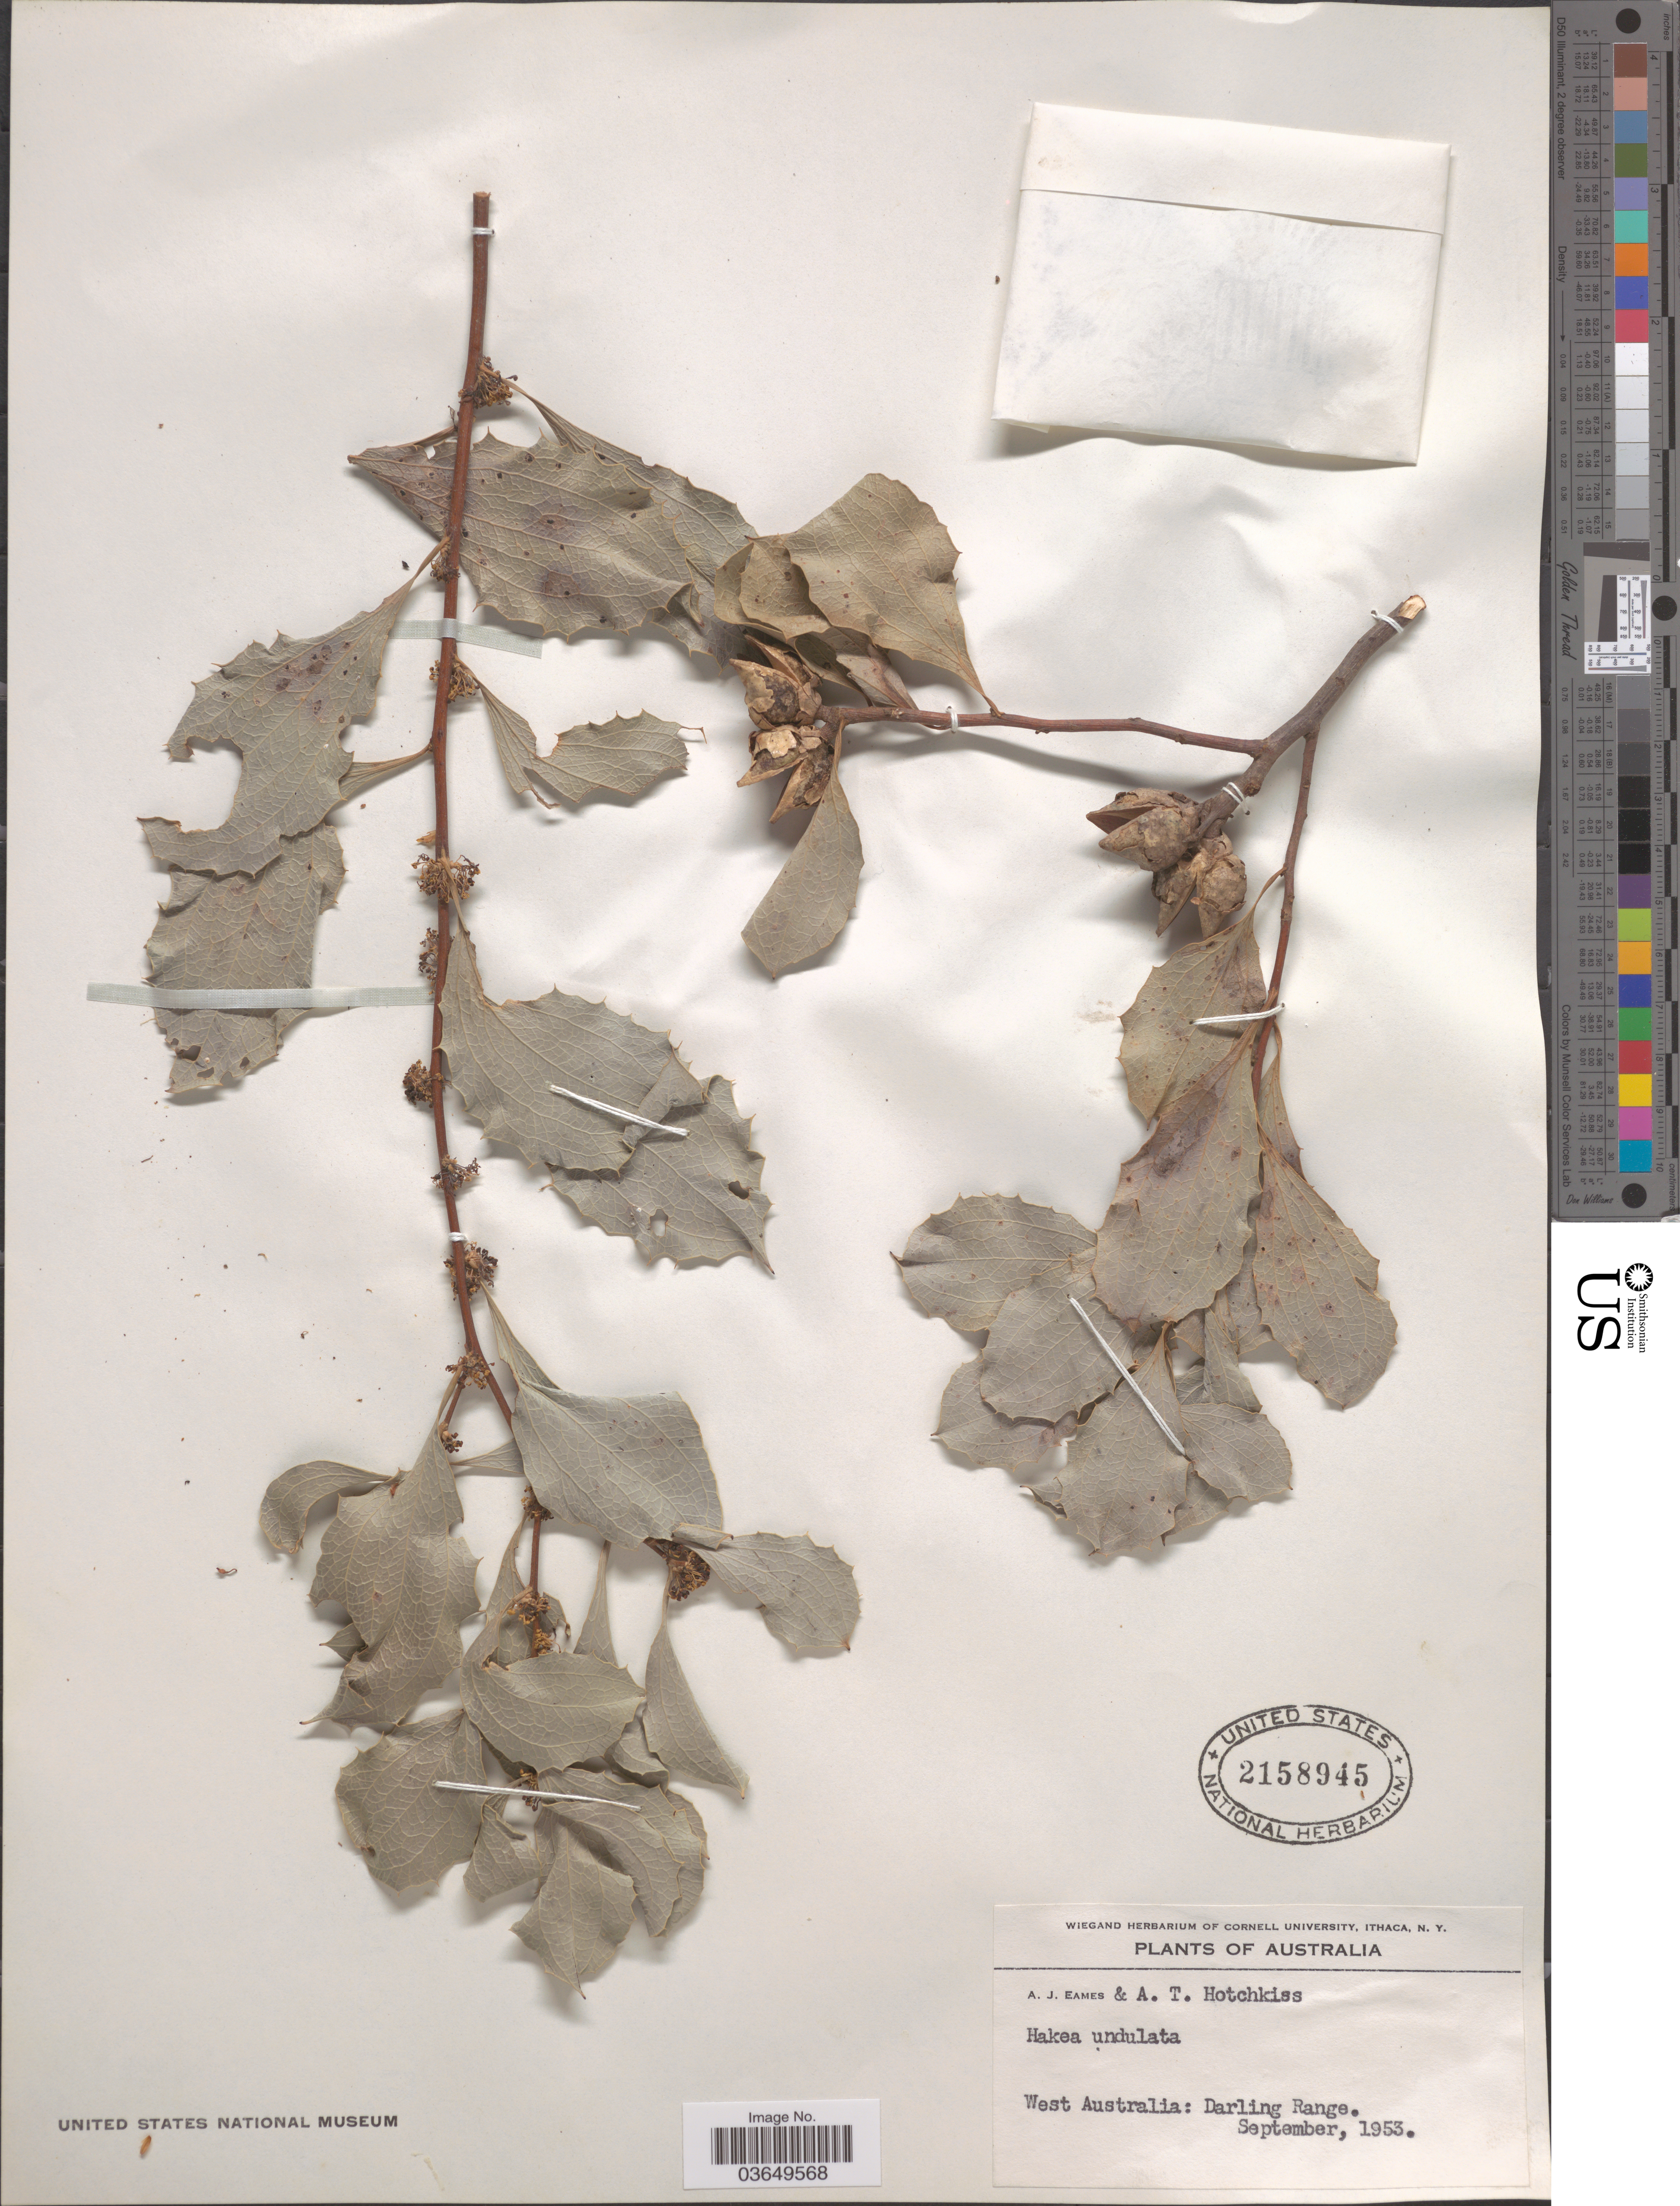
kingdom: Plantae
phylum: Tracheophyta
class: Magnoliopsida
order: Proteales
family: Proteaceae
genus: Hakea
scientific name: Hakea undulata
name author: R. Br.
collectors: A. J. Eames & A. Hotchkiss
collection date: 1953-09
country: Australia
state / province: Western Australia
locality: West Australia: Darling Range.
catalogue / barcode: US 2158945